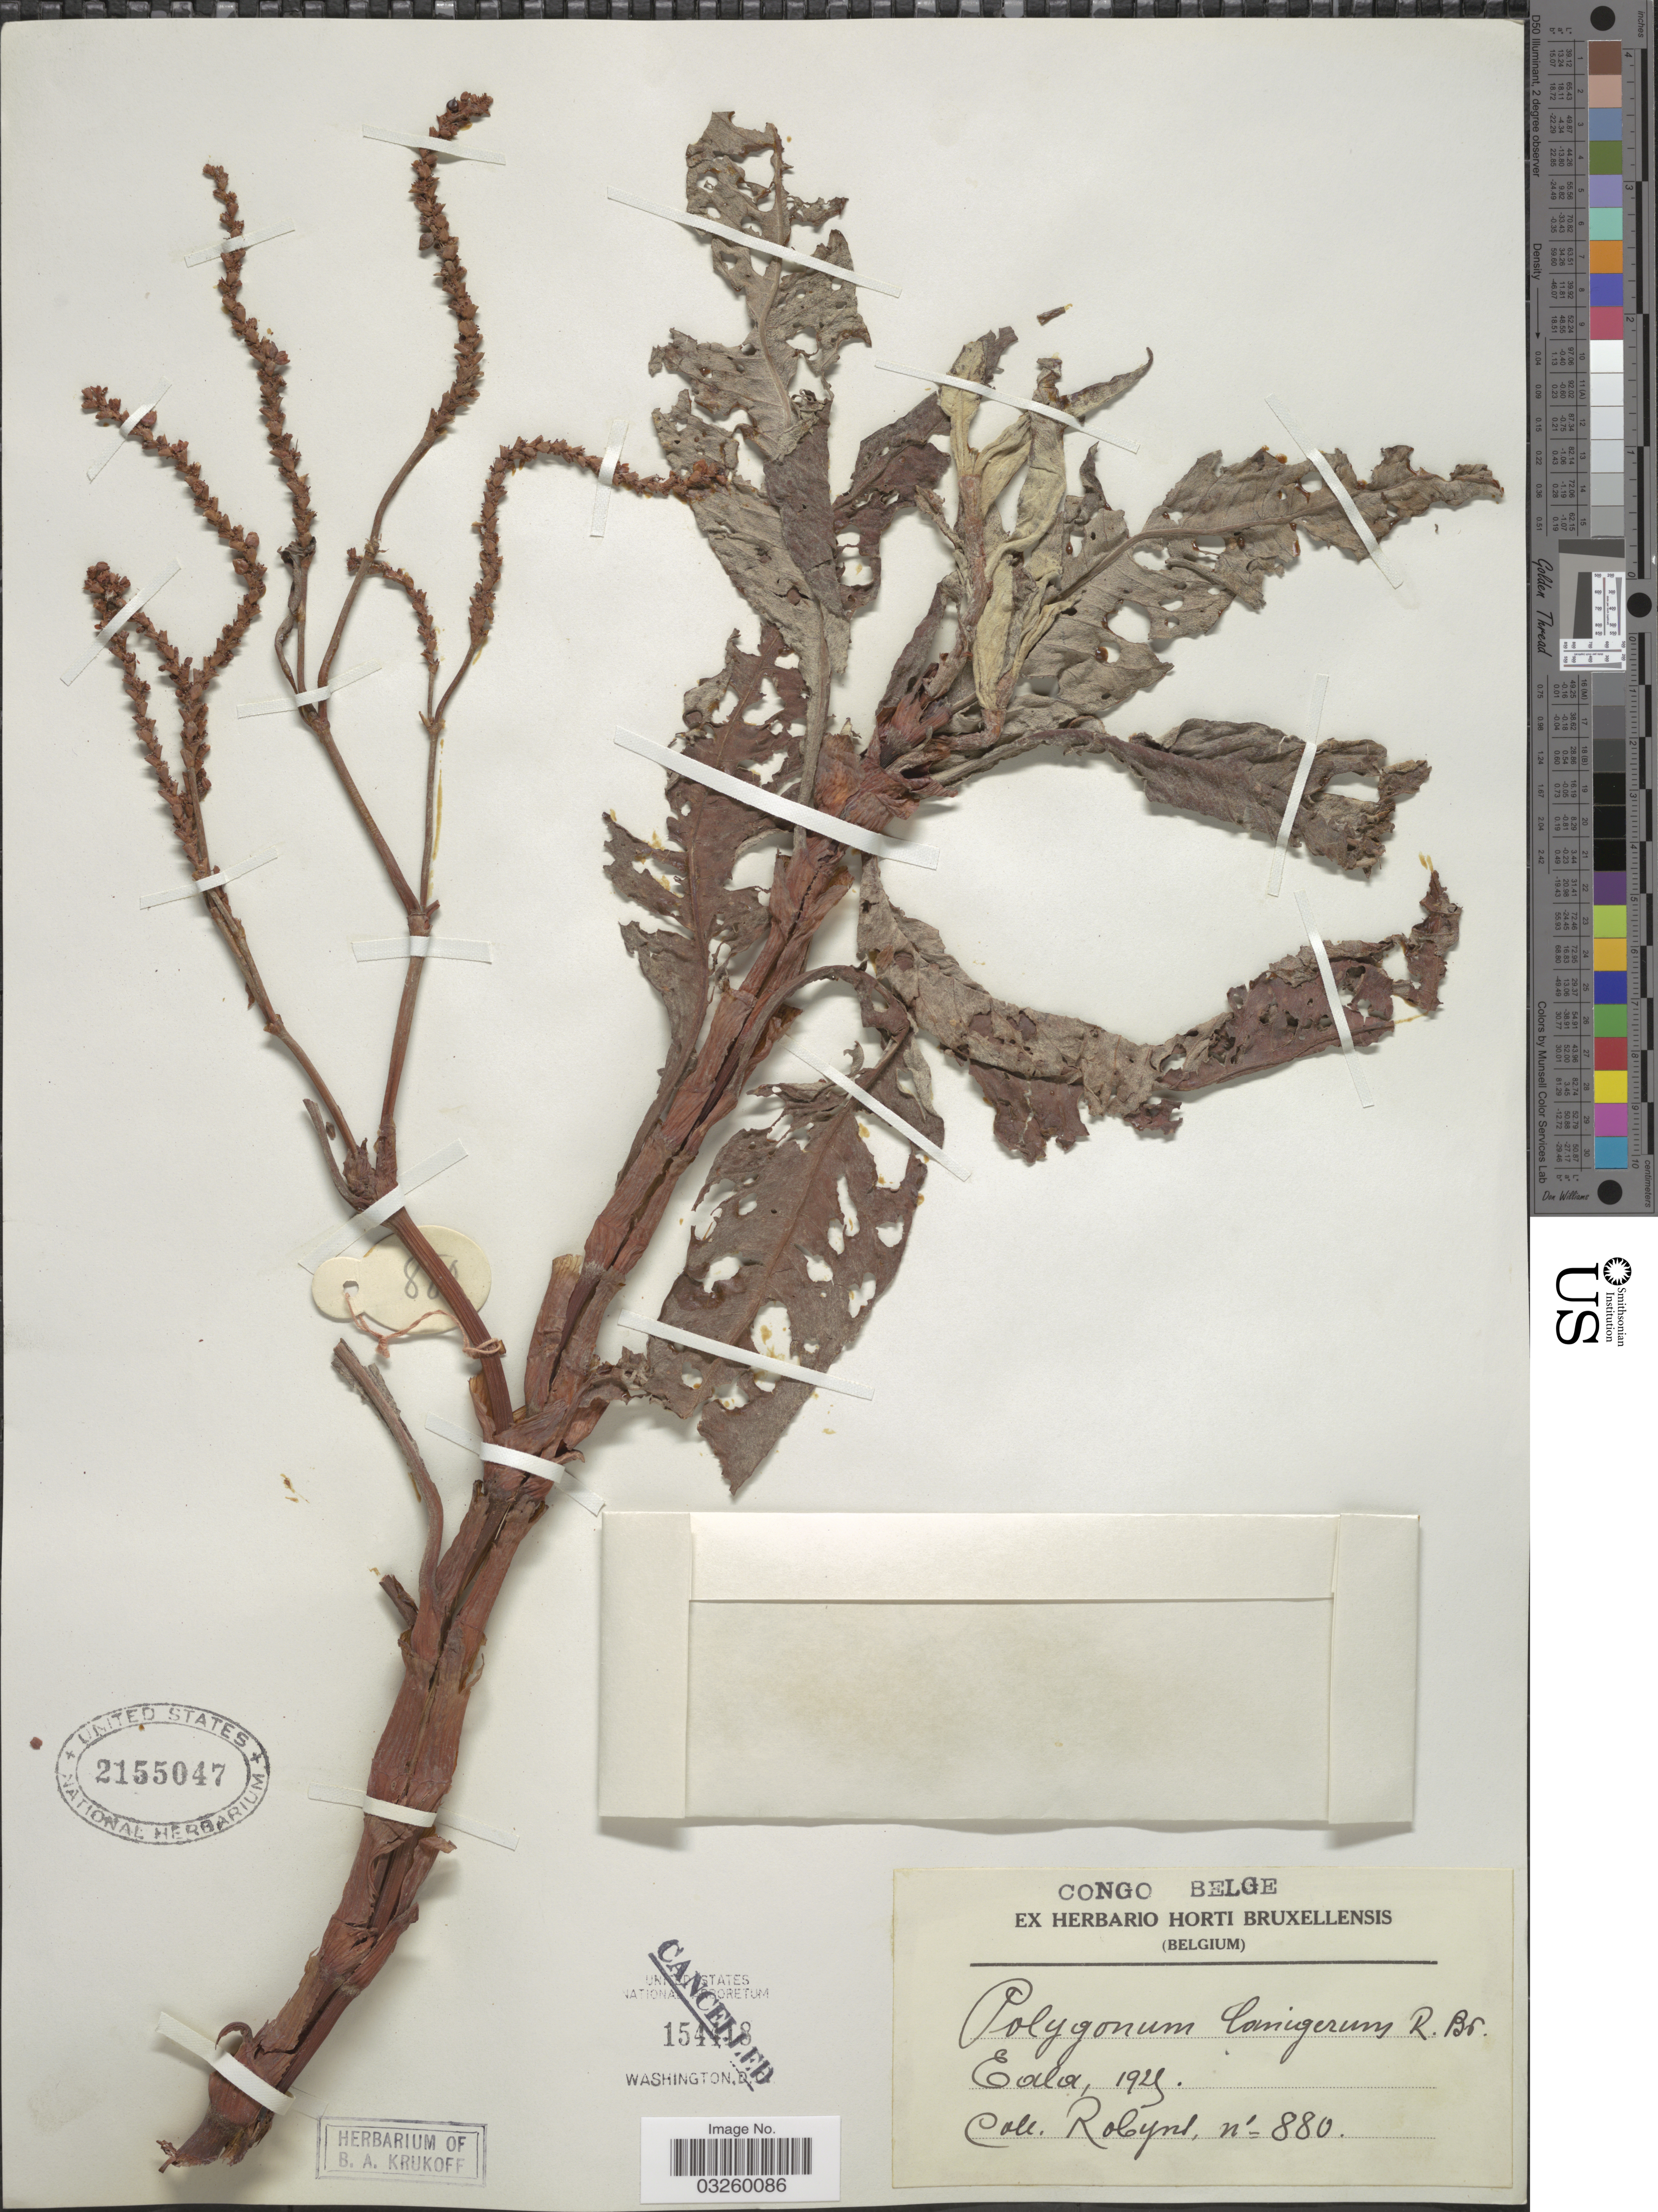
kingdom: Plantae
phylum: Tracheophyta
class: Magnoliopsida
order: Caryophyllales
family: Polygonaceae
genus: Polygonum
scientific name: Polygonum lanigerum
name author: R. Br.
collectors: -. Robyns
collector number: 880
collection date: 1929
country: Congo, Democratic Republic of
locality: Congo Belge. Eala.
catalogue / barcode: US 2155047